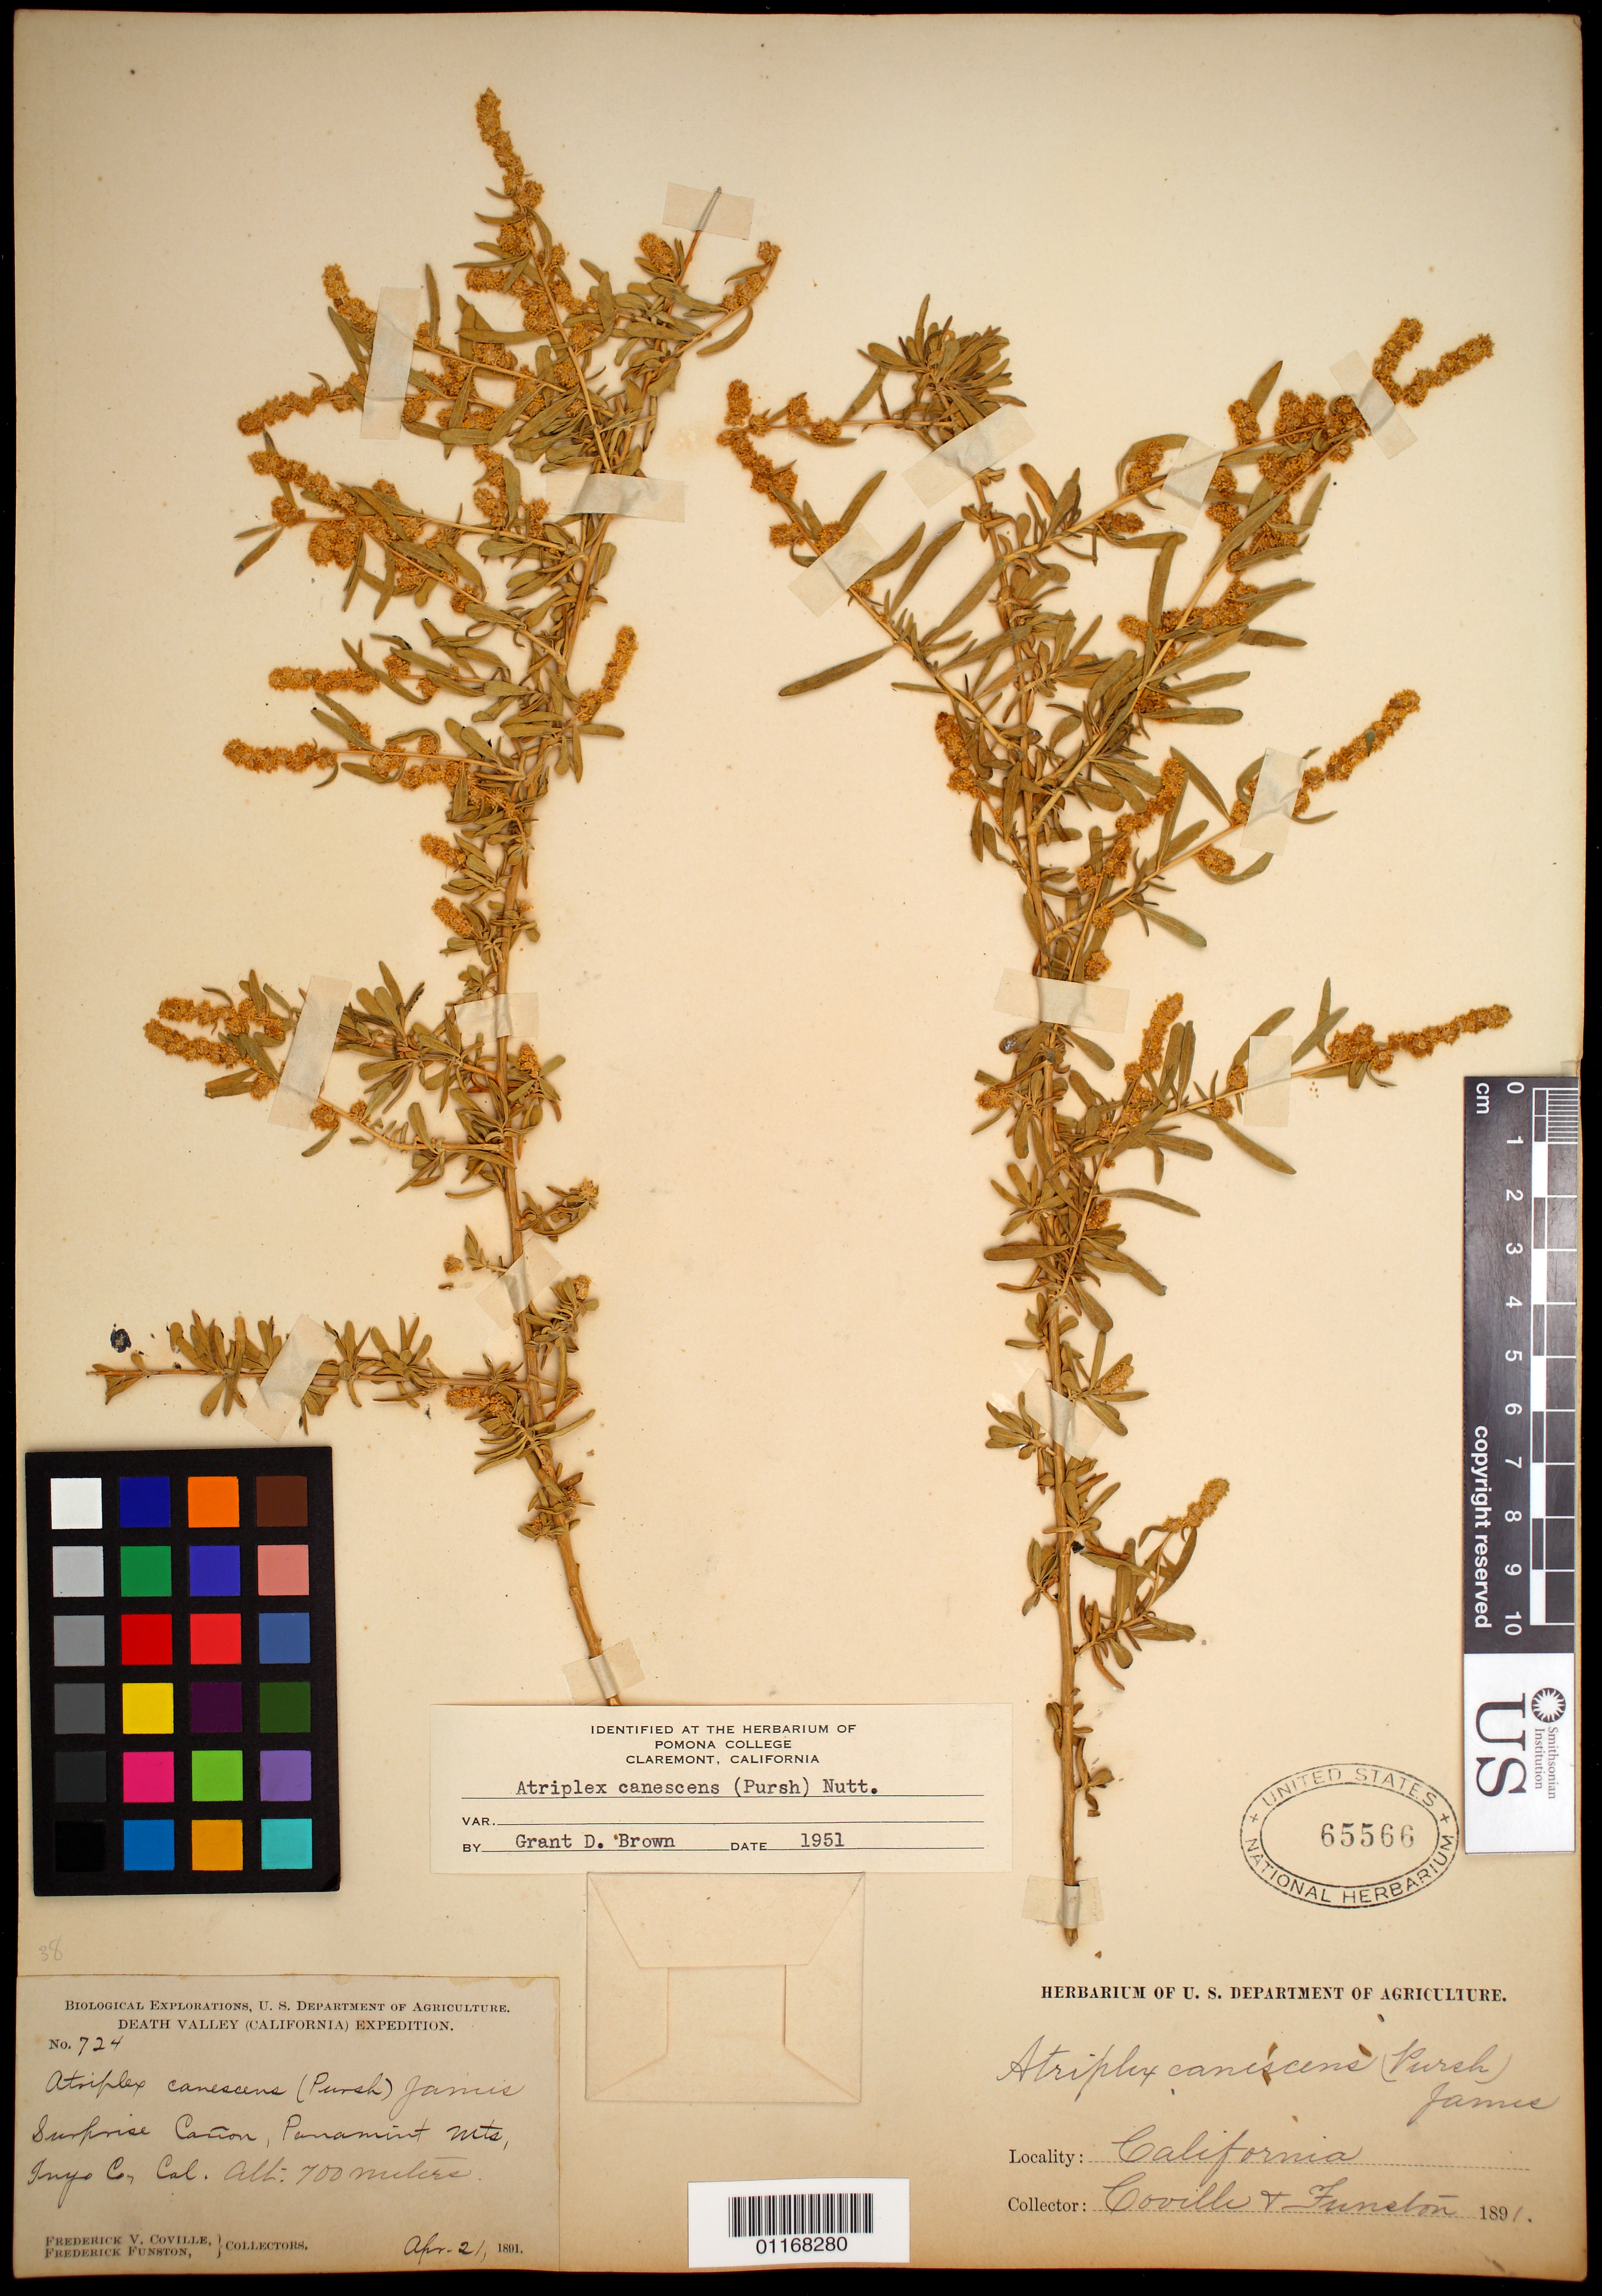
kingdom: Plantae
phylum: Tracheophyta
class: Magnoliopsida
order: Caryophyllales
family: Amaranthaceae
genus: Atriplex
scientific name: Atriplex canescens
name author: (Pursh) Nutt.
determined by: Brown, G. D.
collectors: F. V. Coville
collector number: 724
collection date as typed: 21 Apr 1891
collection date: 1891-04-21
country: United States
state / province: California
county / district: Inyo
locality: Panamint Mts., Surprise Canyon.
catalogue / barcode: US 65566